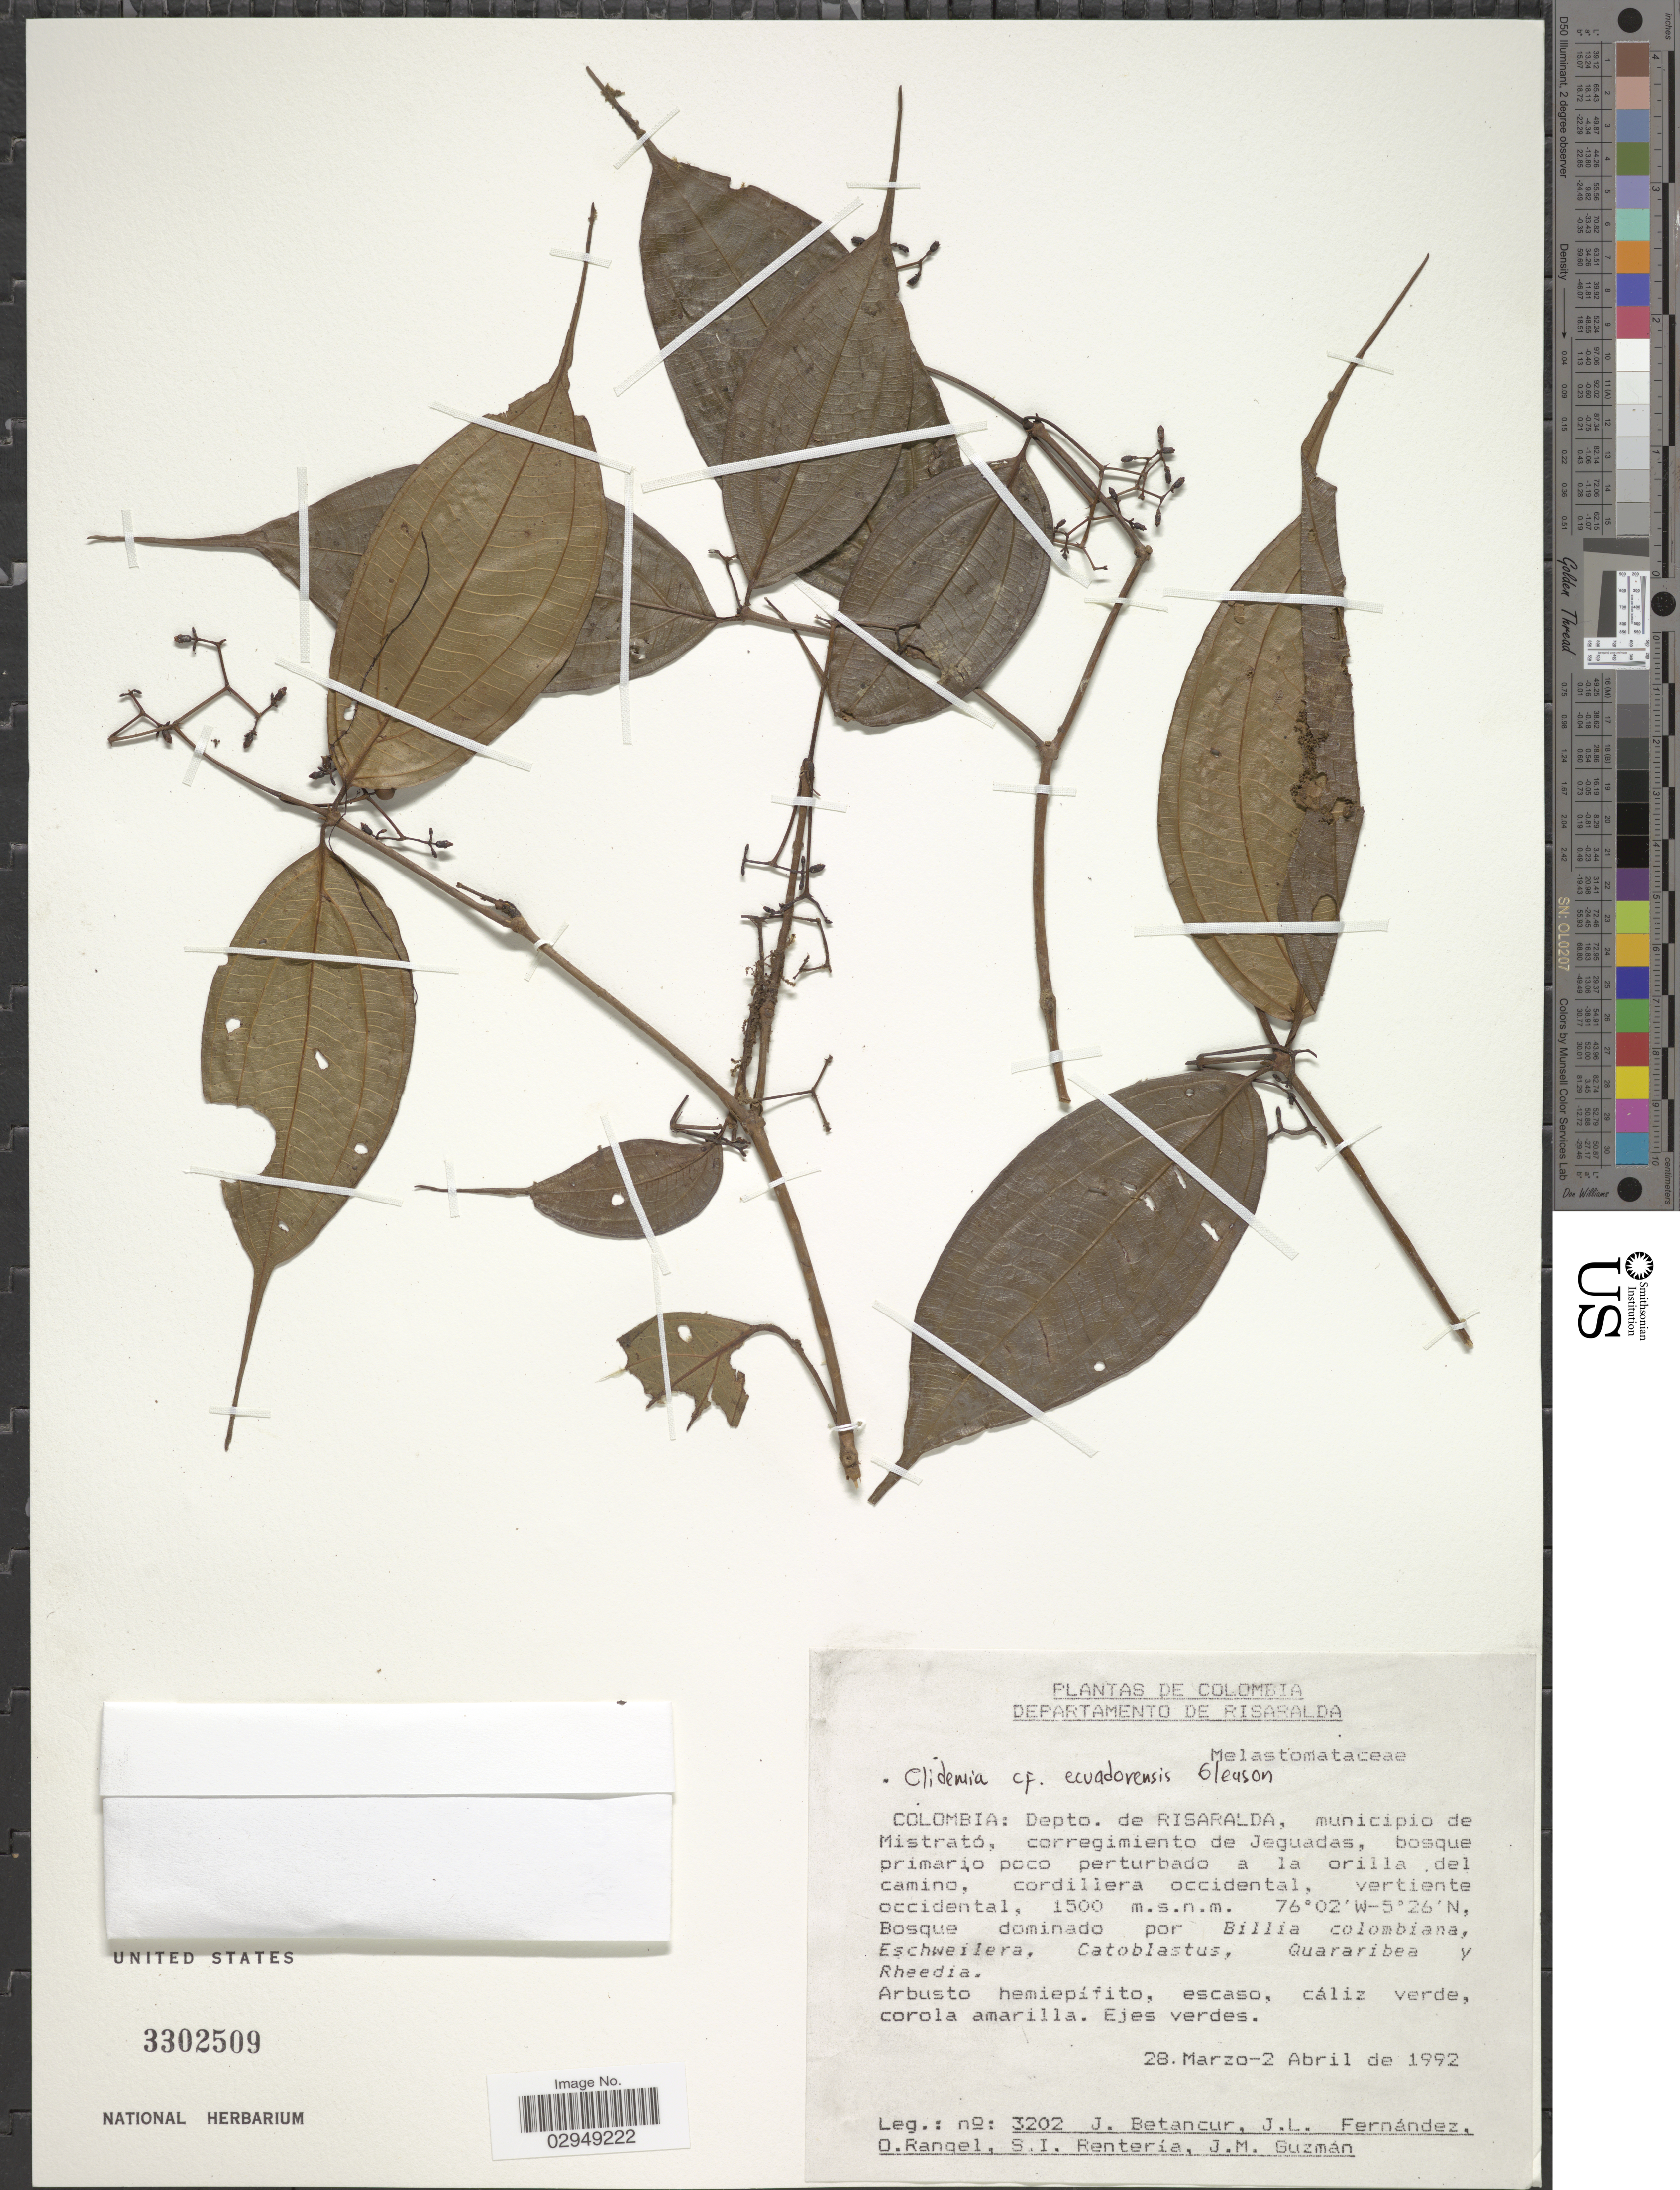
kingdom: Plantae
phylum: Tracheophyta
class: Magnoliopsida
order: Myrtales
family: Melastomataceae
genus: Clidemia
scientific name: Clidemia ecuadorensis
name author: Gleason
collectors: J. Betancur, J. Fernández, O. Rangel, S. Renteria & J. Guzman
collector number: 3202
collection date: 1992-03-28/1992-04-02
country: Colombia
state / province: Risaralda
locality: Depto. de Risaralda, municipio de Mistrató, corregimiento de Jeguadas, bosque primario poco perturbado a la orilla del camino, cordillera occidental, vertiente occidental.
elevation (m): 1500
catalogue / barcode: US 3302509